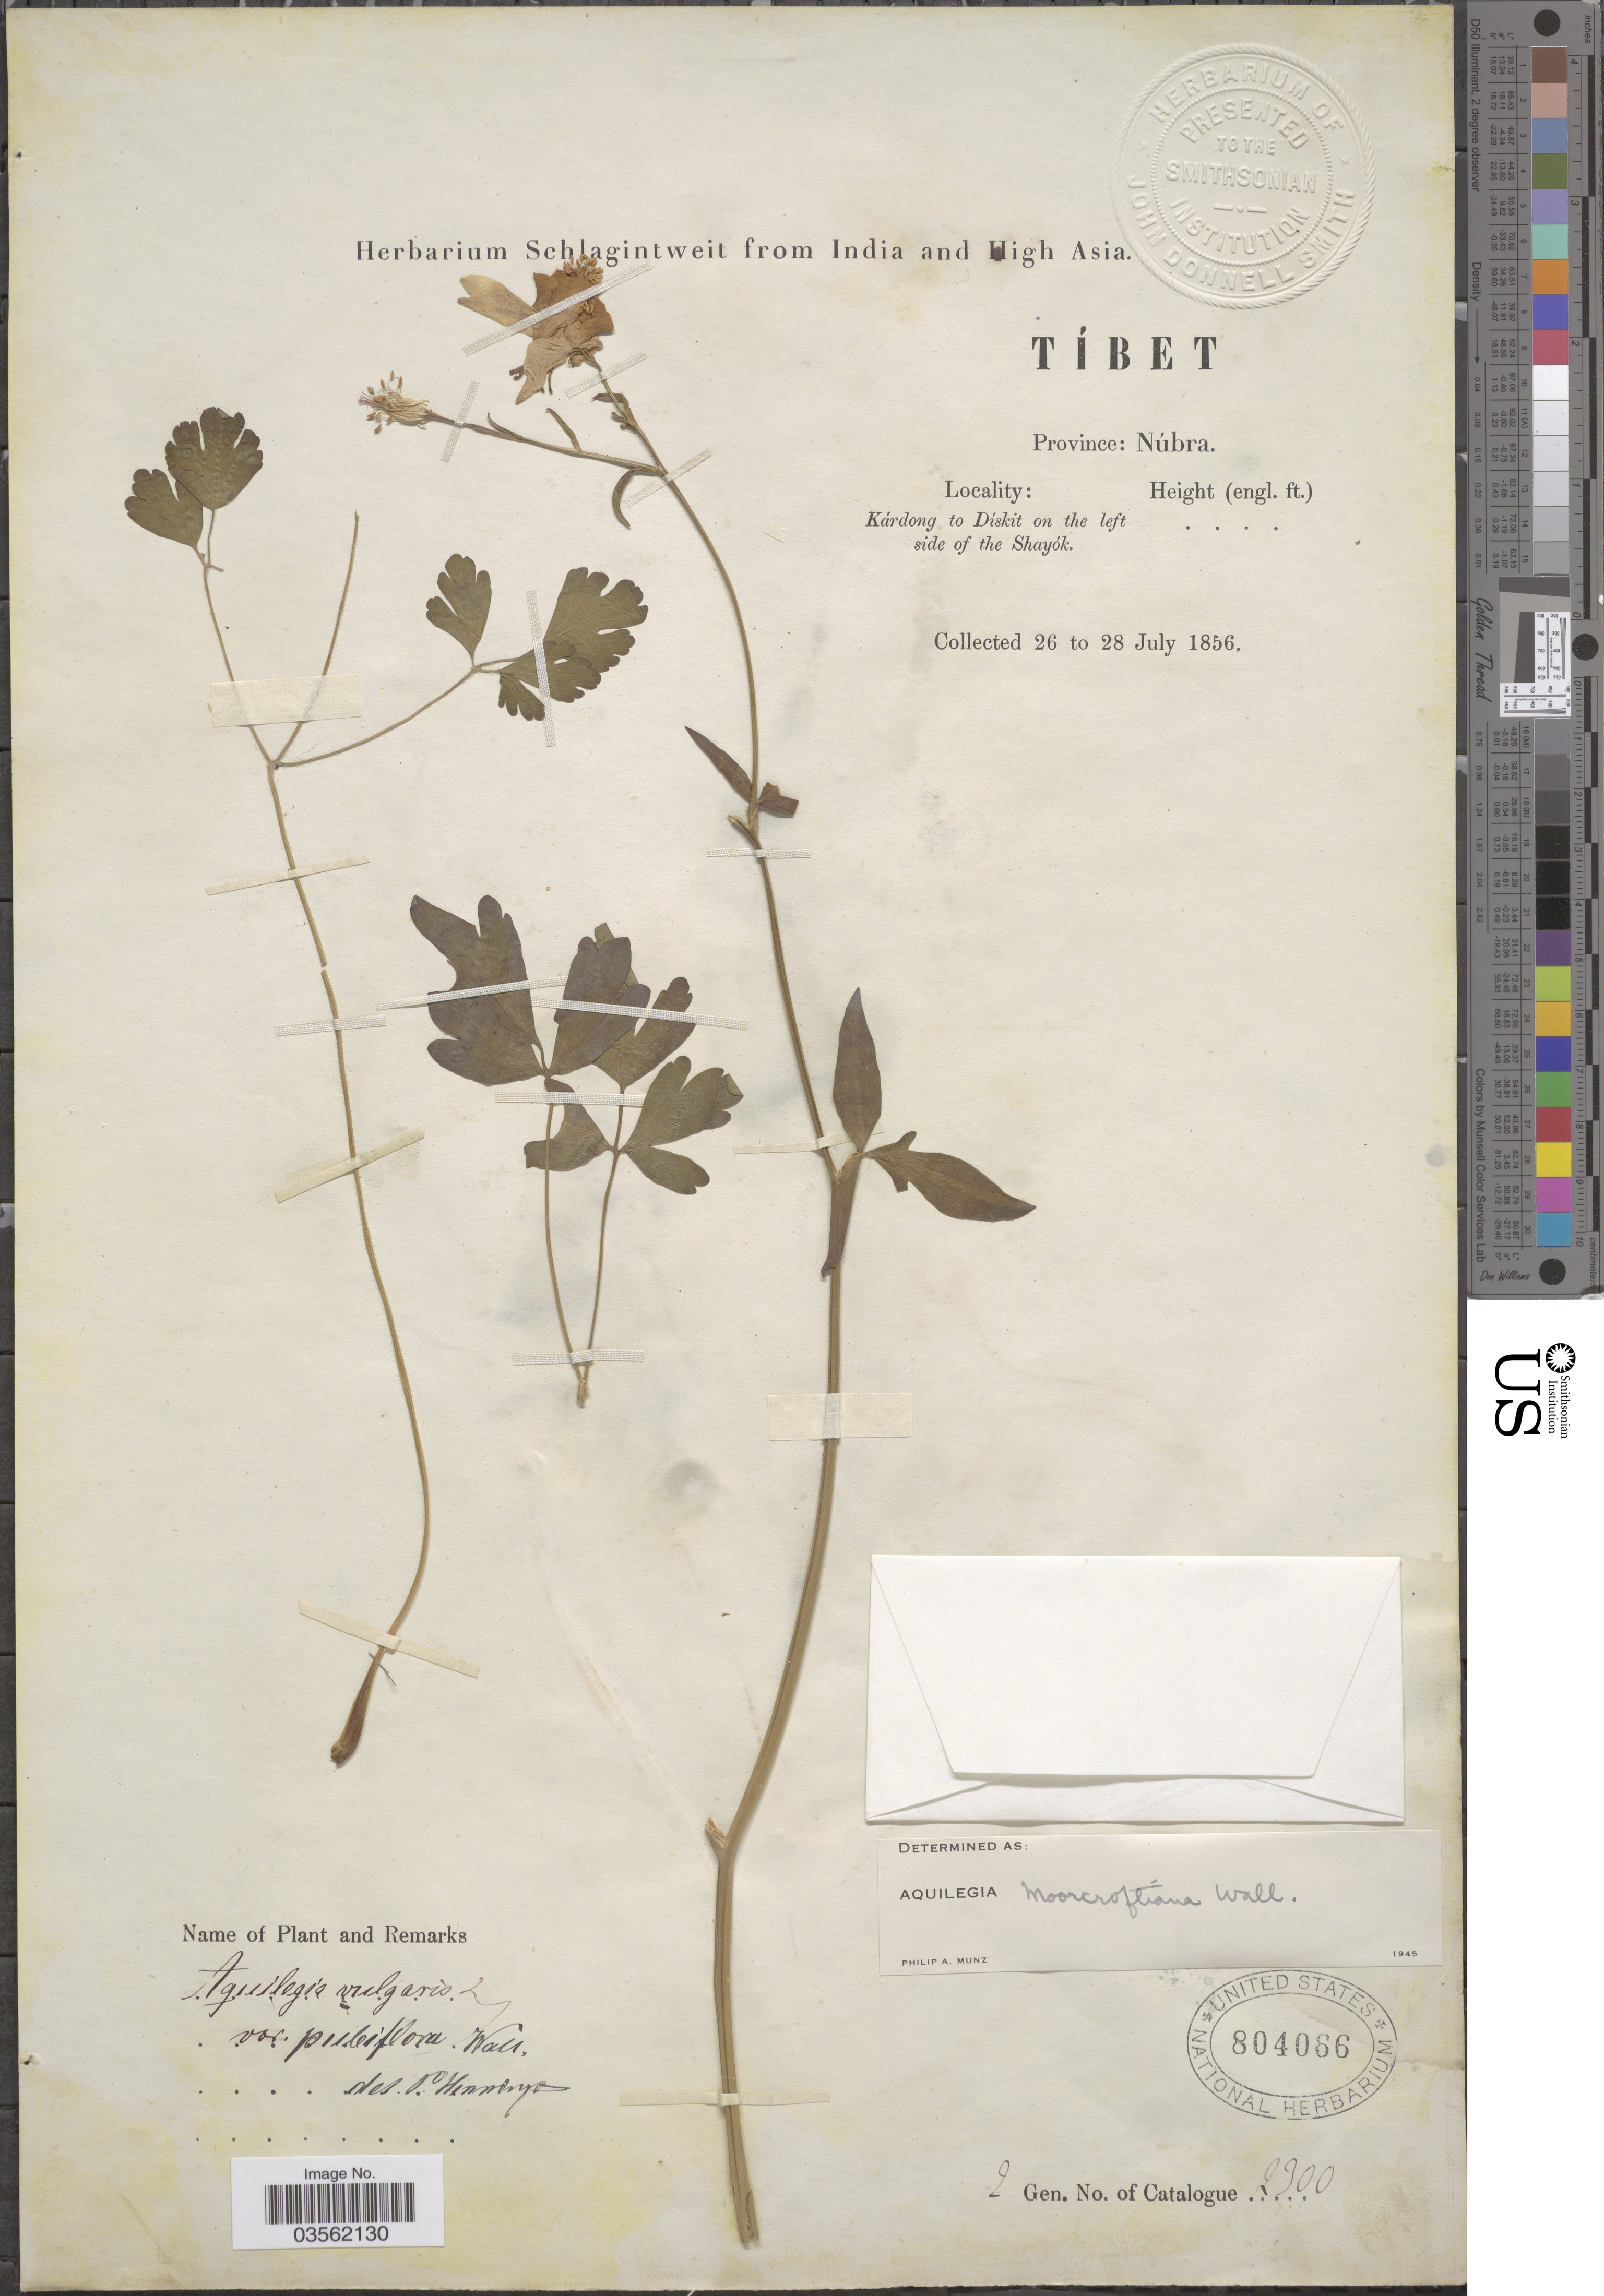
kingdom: Plantae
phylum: Tracheophyta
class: Magnoliopsida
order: Ranunculales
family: Ranunculaceae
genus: Aquilegia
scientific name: Aquilegia moorcroftiana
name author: Wall. ex Royle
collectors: ex herb. Schlagintweit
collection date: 1856-07-26/1856-07-28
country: China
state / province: Xizang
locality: Tíbet. Núbra. Kárdong to Dískit on the left side of the Shayók.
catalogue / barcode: US 804066